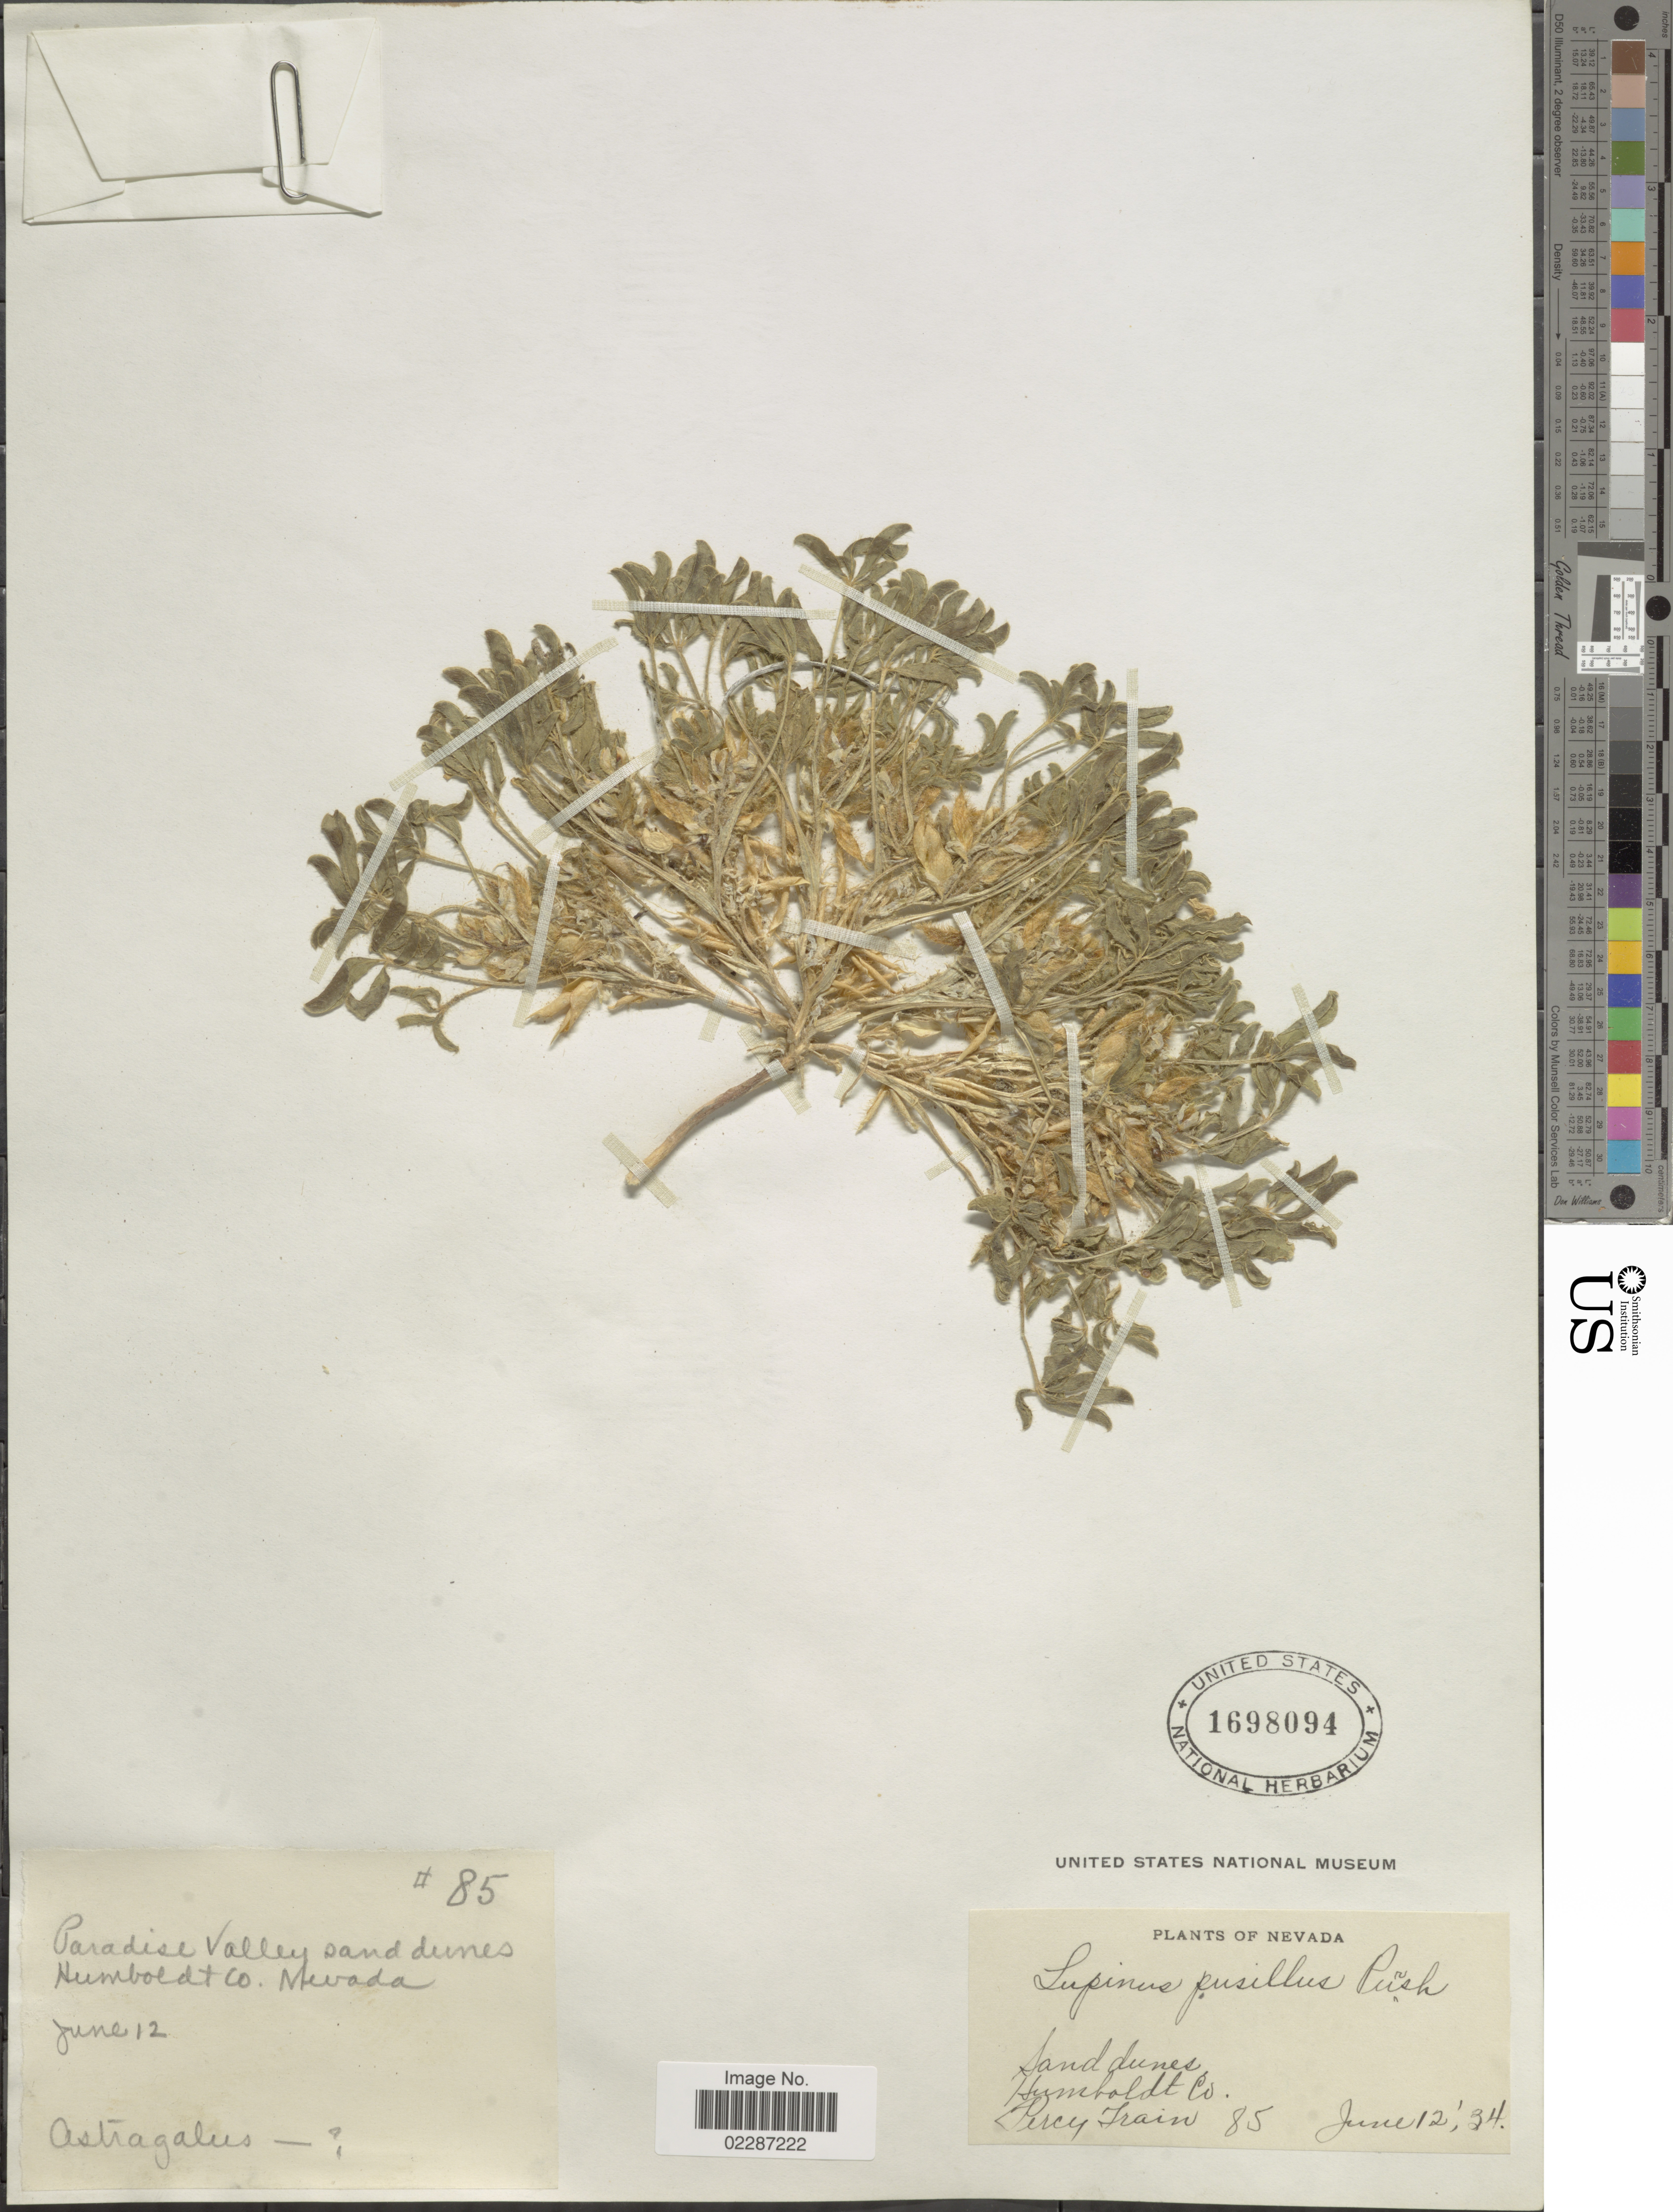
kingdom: Plantae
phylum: Tracheophyta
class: Magnoliopsida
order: Fabales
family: Fabaceae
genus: Lupinus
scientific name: Lupinus pusillus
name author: Pursh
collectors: P. Train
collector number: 85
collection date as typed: Transcribed d/m/y: 12/6/34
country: United States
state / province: Nevada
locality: Paradise Vallet sand dunes, Humboldt Co.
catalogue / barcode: US 1698094